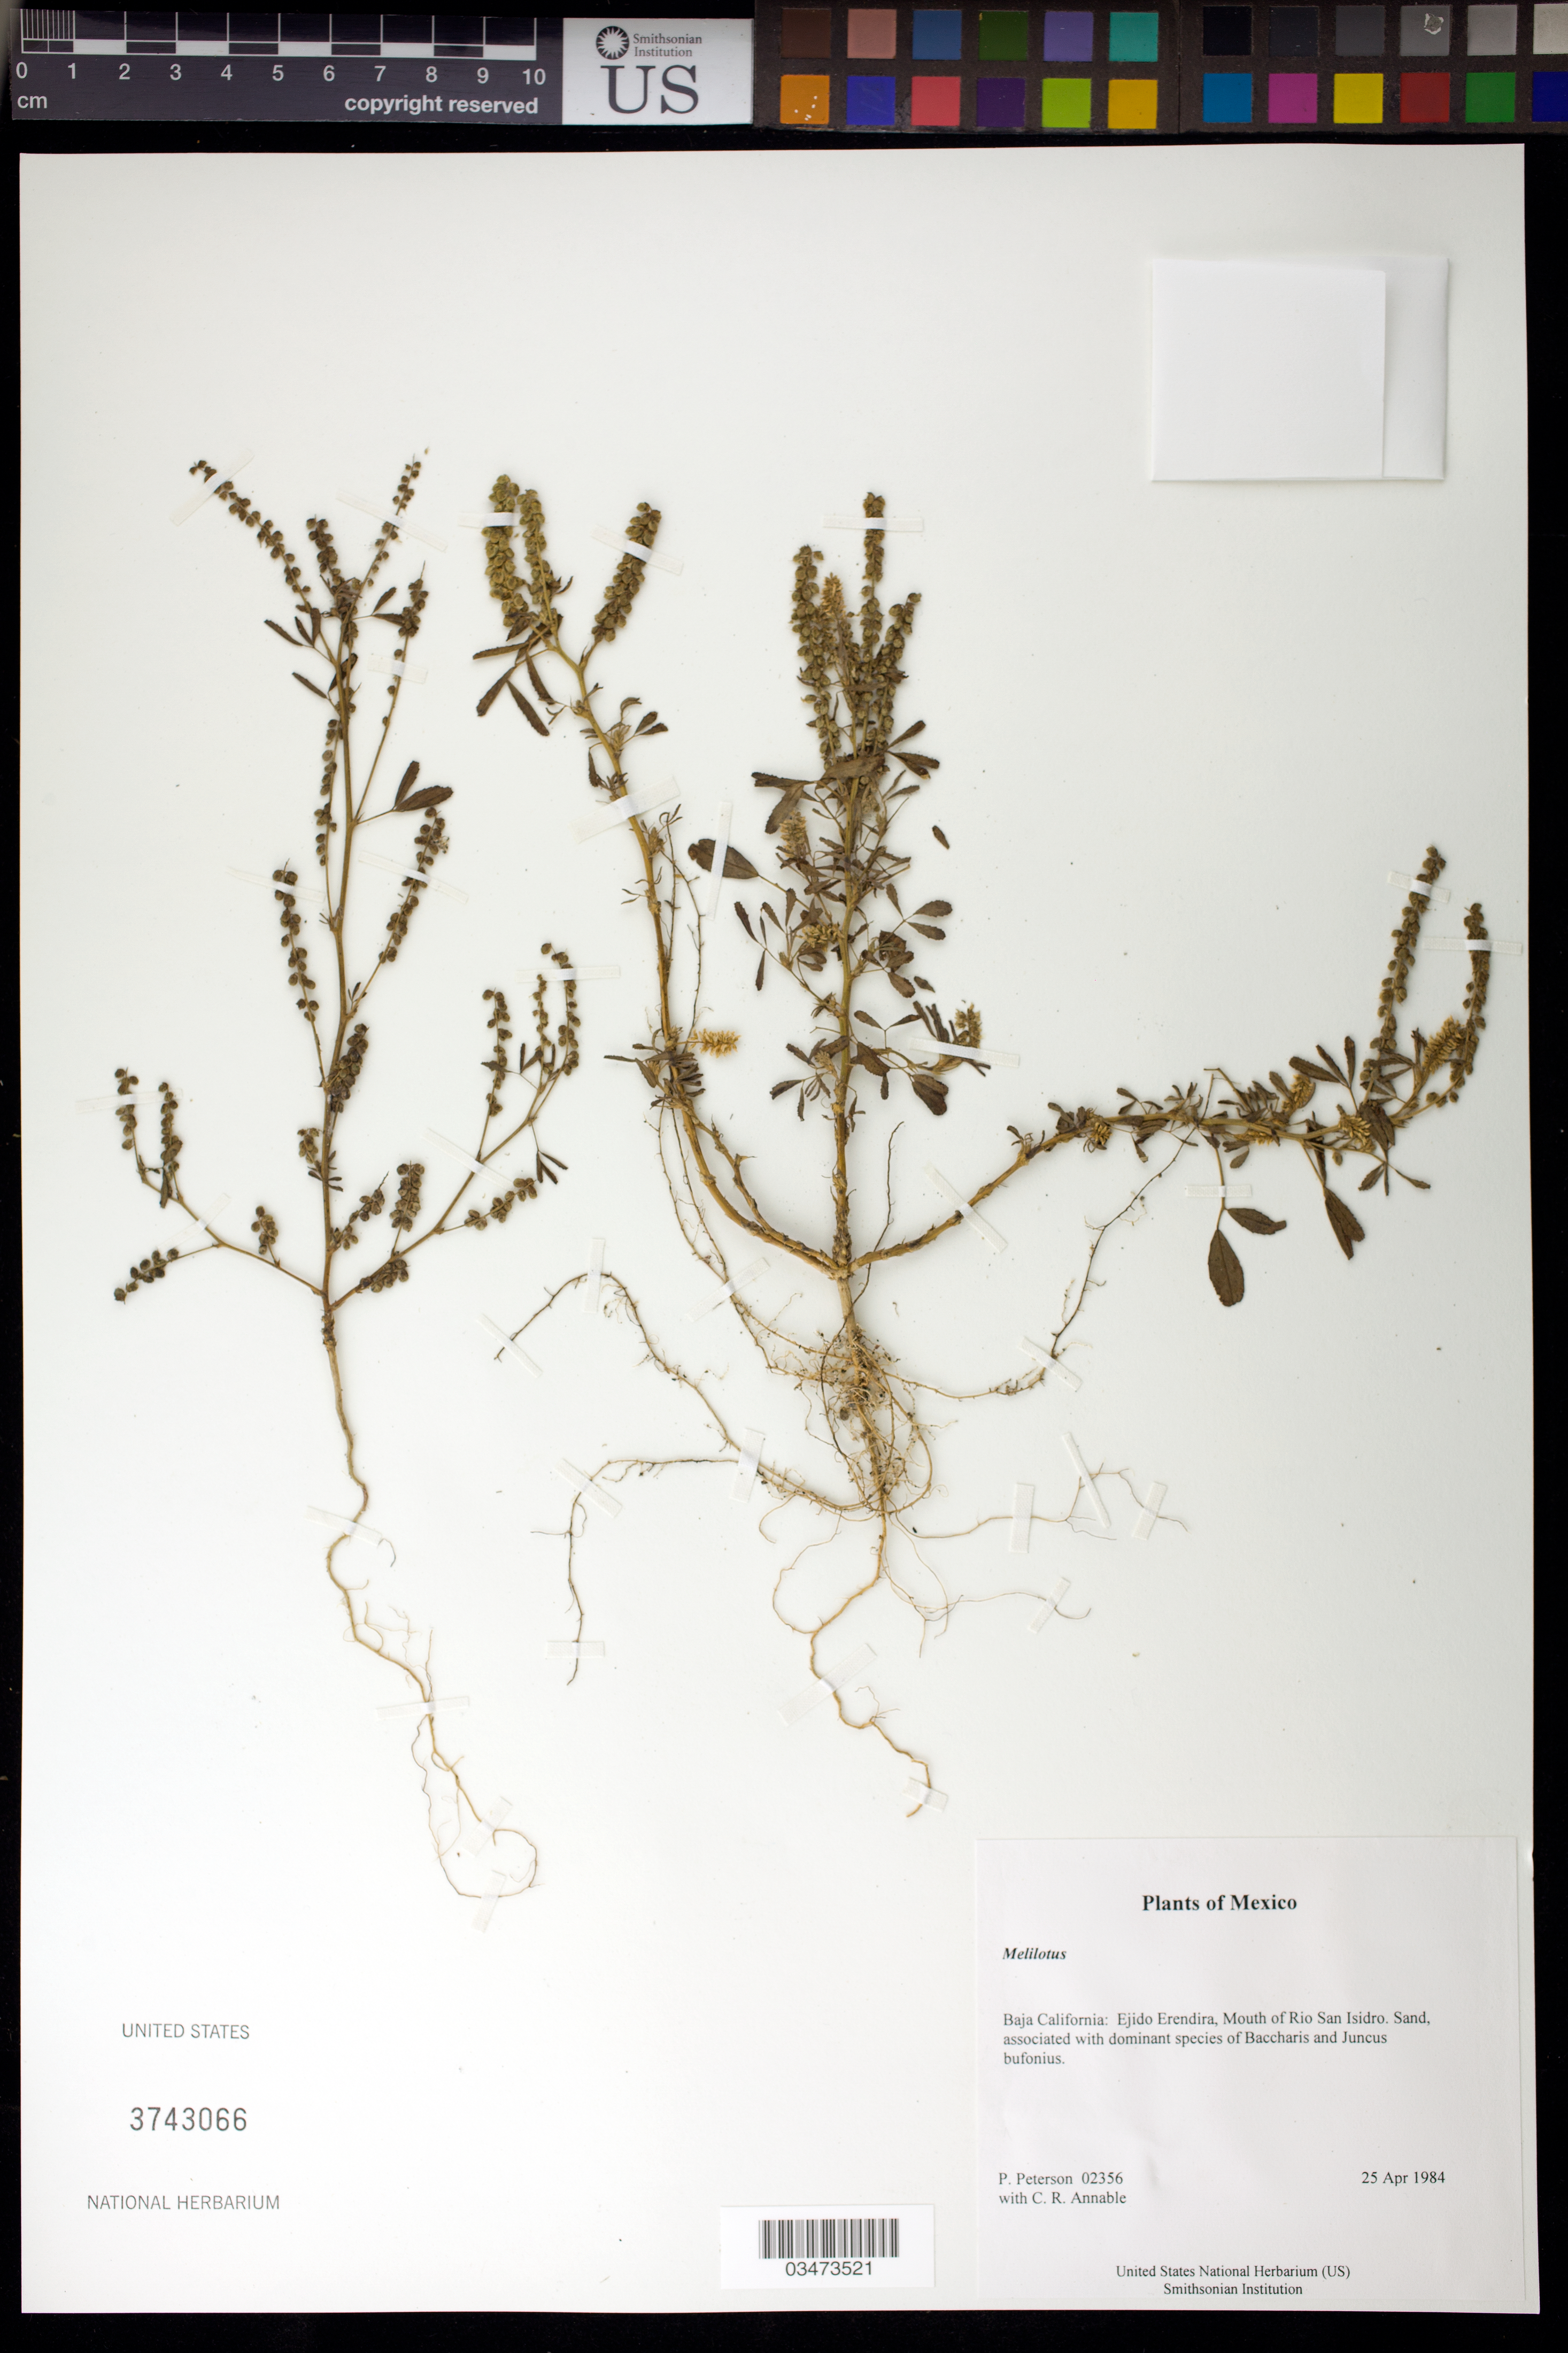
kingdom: Plantae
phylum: Tracheophyta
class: Magnoliopsida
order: Fabales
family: Fabaceae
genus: Melilotus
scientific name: Melilotus sp.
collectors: P. M. Peterson & C. R. Annable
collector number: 02356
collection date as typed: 25 Apr 1984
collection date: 1984-04-25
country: Mexico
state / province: Baja California Norte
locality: Ejido Erendira, Mouth of Rio San Isidro.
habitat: Sand, associated with dominant species of Baccharis and Juncus bufonius.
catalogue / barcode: US 3743066